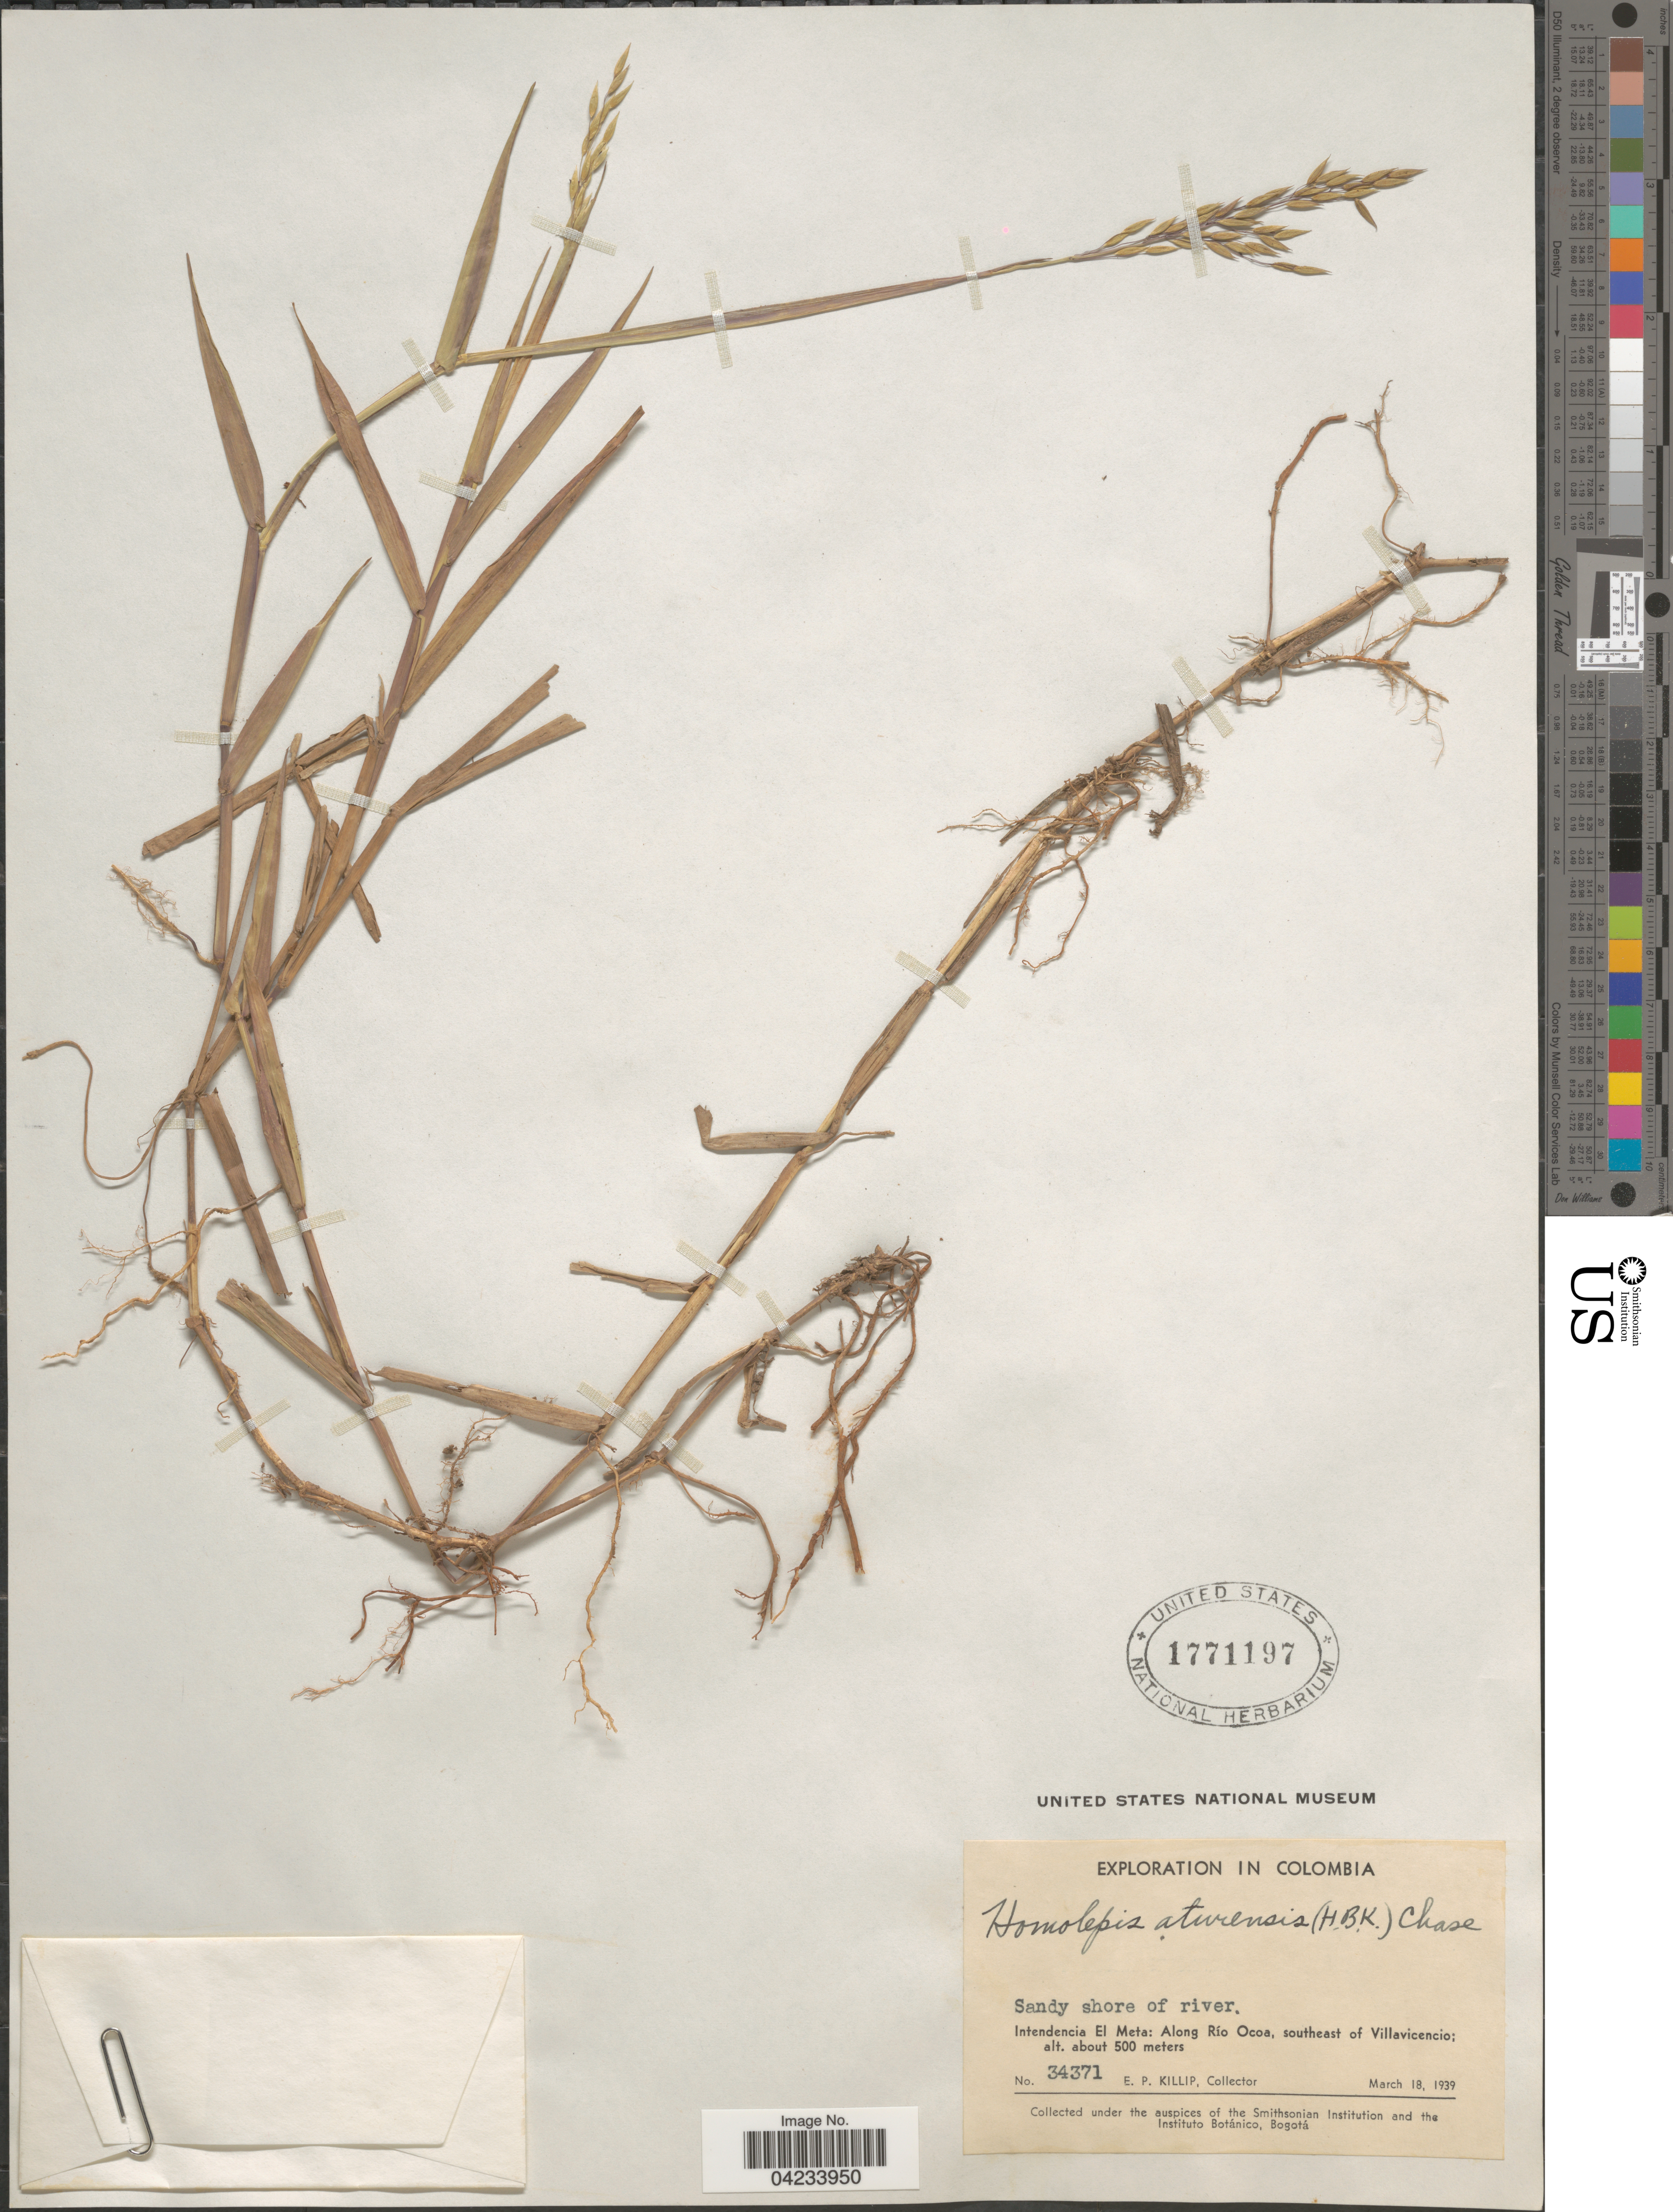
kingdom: Plantae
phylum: Tracheophyta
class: Liliopsida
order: Poales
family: Poaceae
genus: Homolepis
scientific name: Homolepis aturensis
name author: (Kunth) Chase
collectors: E. P. Killip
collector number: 34371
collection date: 1939-03-18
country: Colombia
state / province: Meta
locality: Exploration in Colombia. Intendencia El Meta: Along Río Ocoa, southeast of Villavicencio.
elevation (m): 500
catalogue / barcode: US 1771197